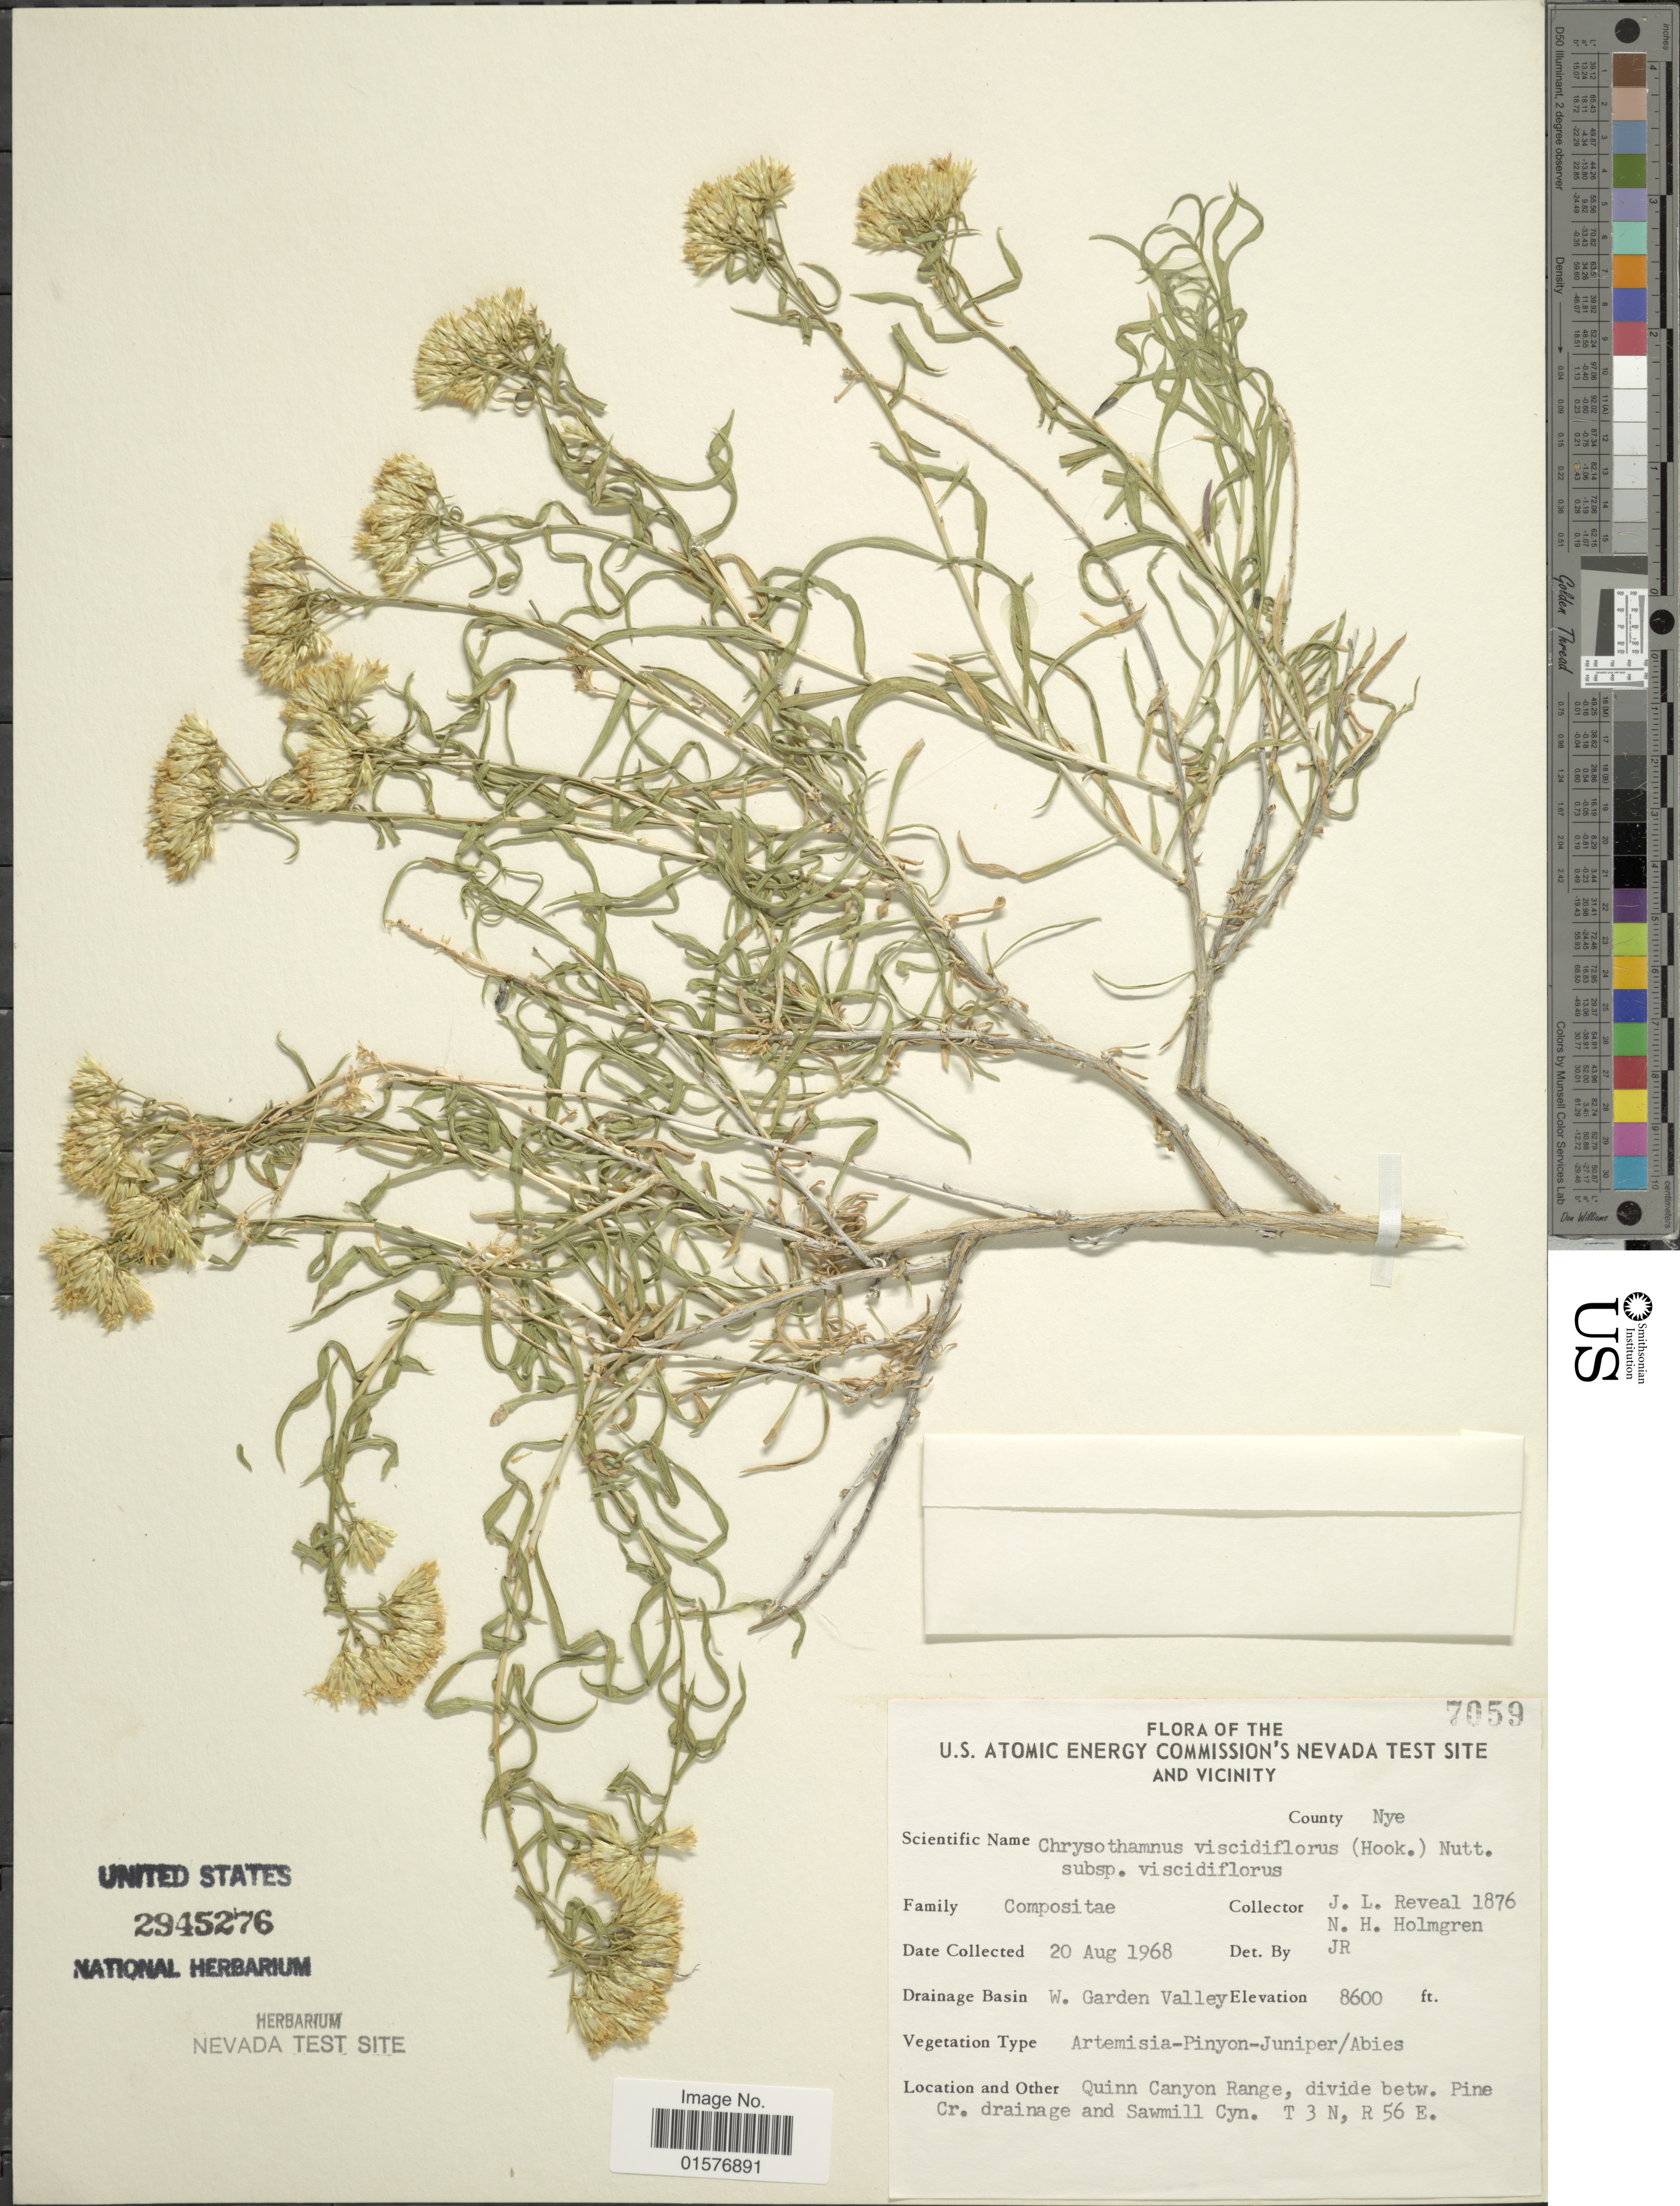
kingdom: Plantae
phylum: Tracheophyta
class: Magnoliopsida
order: Asterales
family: Asteraceae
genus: Chrysothamnus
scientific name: Chrysothamnus viscidiflorus subsp. viscidiflorus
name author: (Hook.) Nutt.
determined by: Urbatsch, Lowell E., Curator (LSU), Louisiana State University (UNITED STATES)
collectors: J. L. Reveal & N. H. Holmgren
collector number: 1876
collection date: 1968-08-20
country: United States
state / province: Nevada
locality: U. S. Atomic Energy Commission's Nevada Test Site And Vicinity, Drainag Basin W. Garden Valley, Quinn Canyon Range, divide betw. Pine Cr. drainage and Sawmill Cyn. T 3 N, R 56 E.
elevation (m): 2621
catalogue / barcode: US 2945276